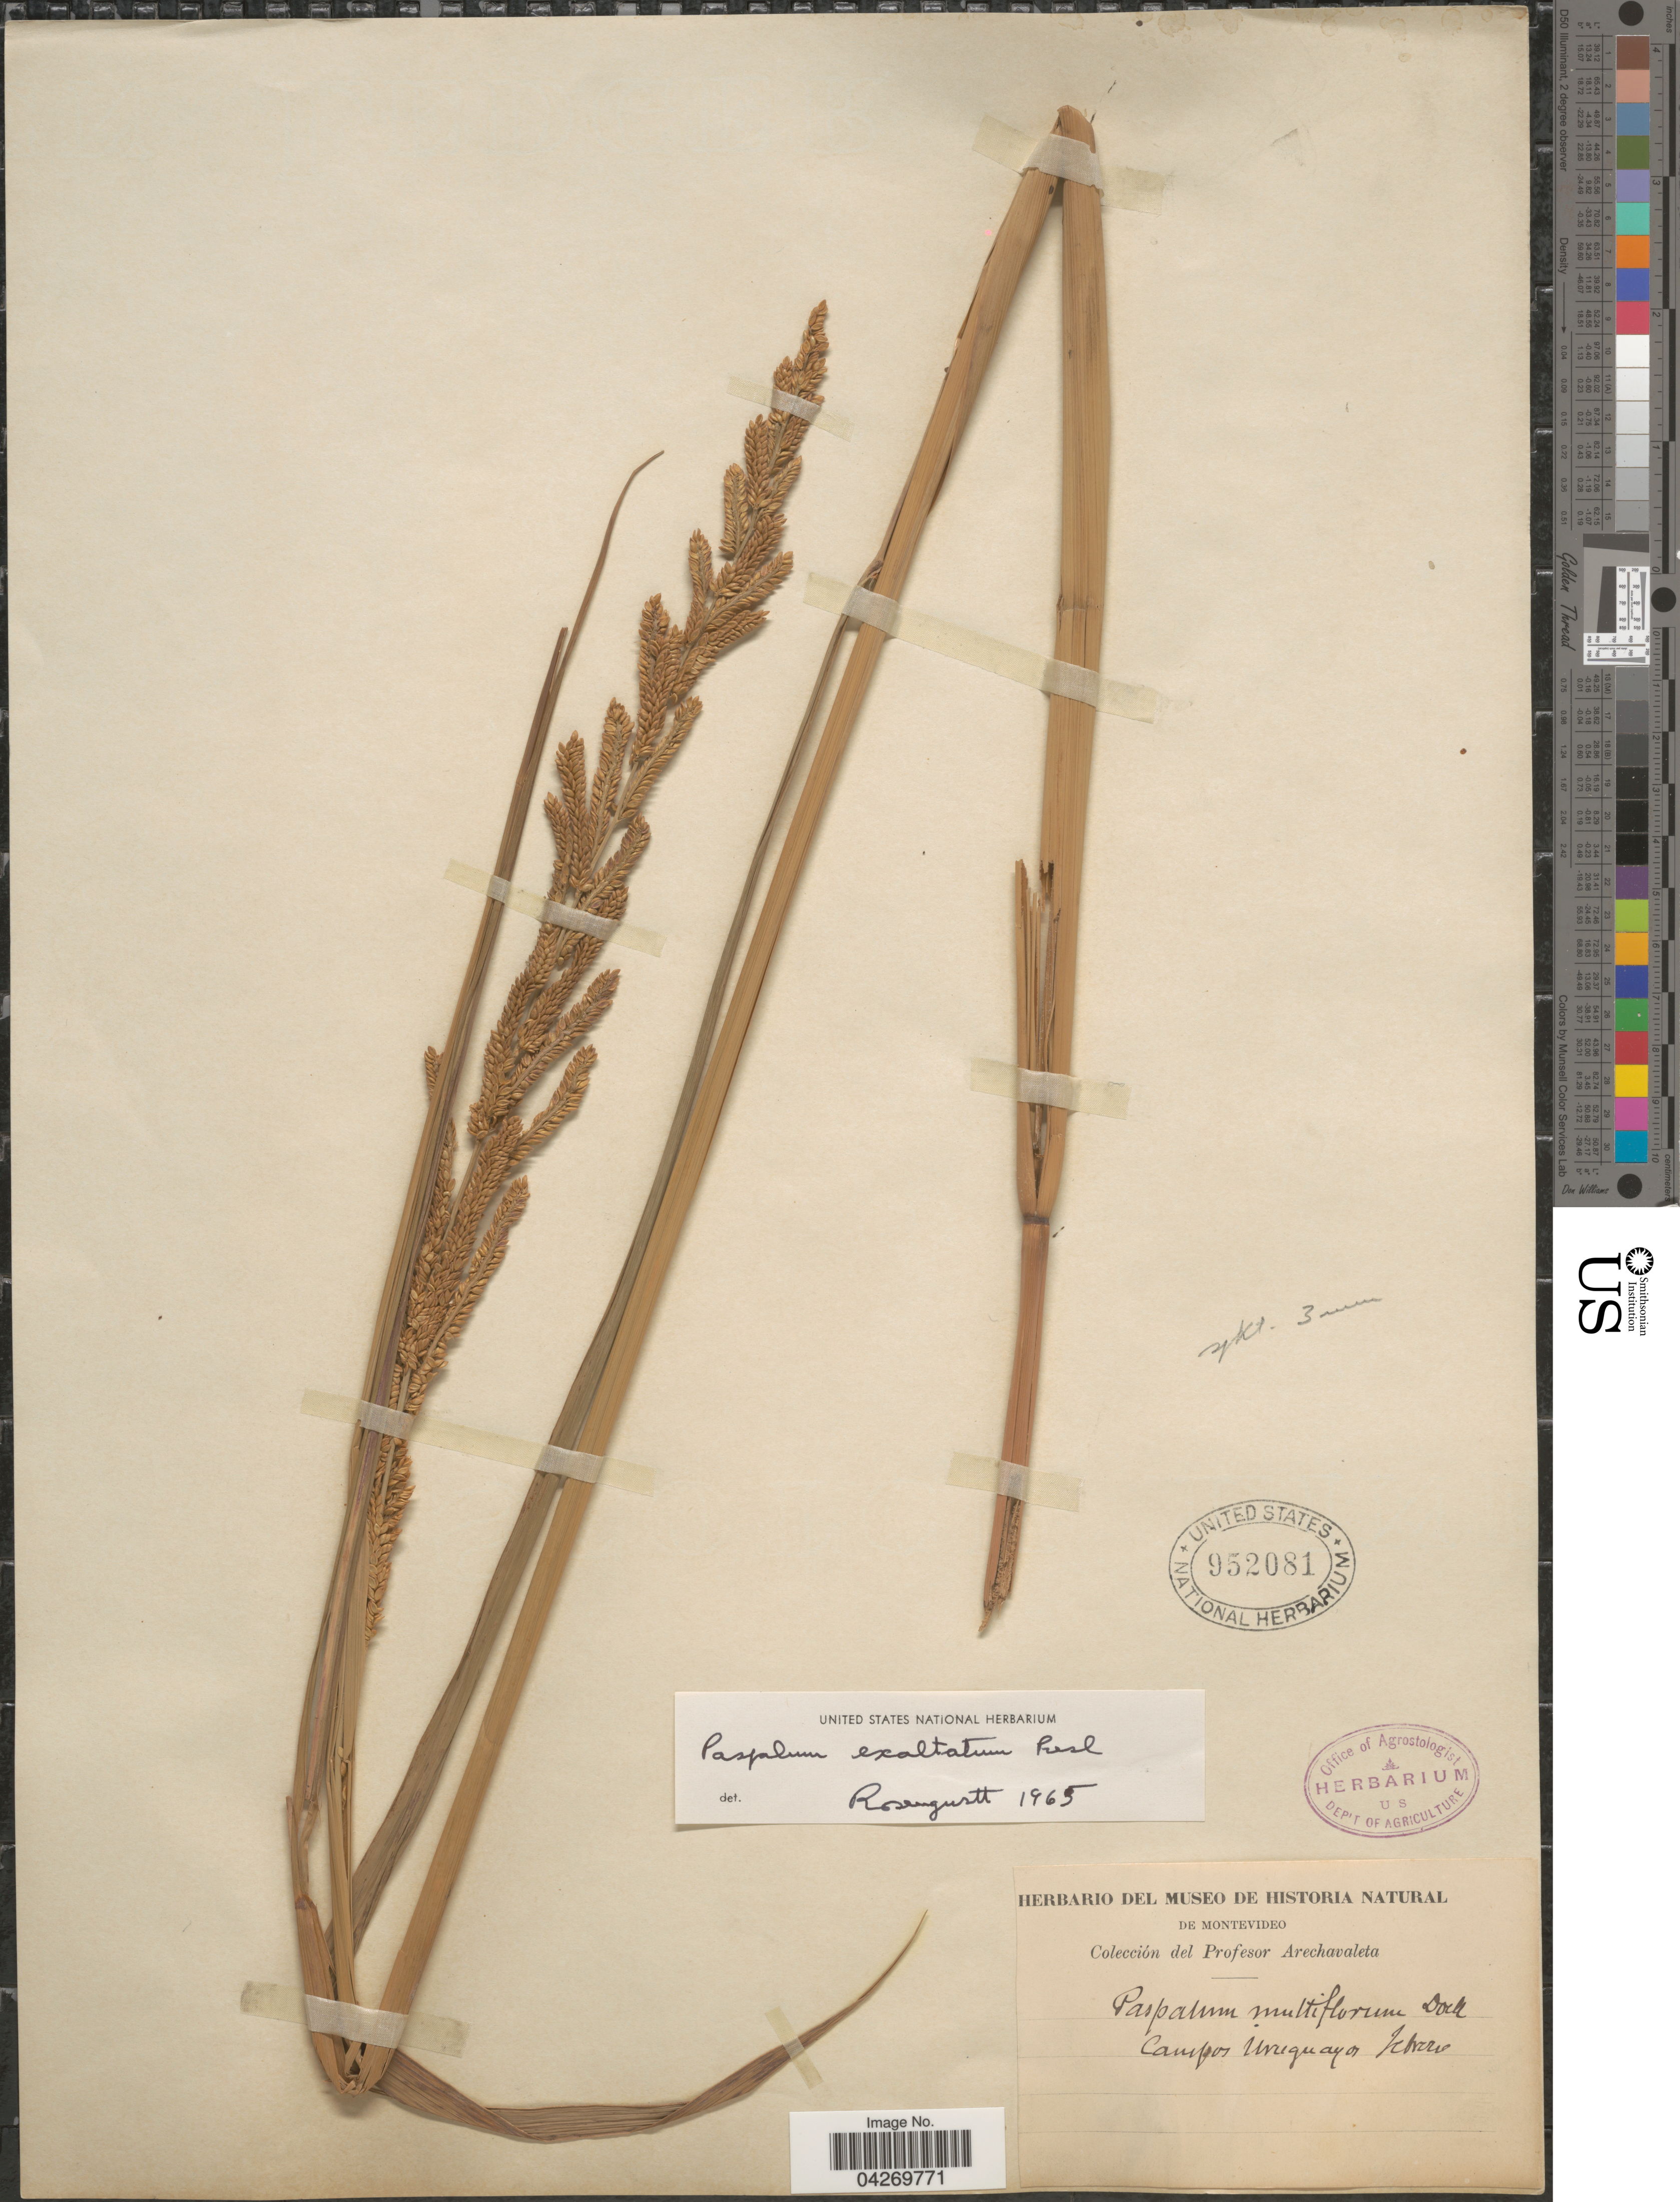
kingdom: Plantae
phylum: Tracheophyta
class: Liliopsida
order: Poales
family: Poaceae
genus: Paspalum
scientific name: Paspalum exaltatum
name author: J. Presl in C. Presl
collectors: Arechavaleta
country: Uruguay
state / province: Montevideo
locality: Campos Uruguayos.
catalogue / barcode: US 952081